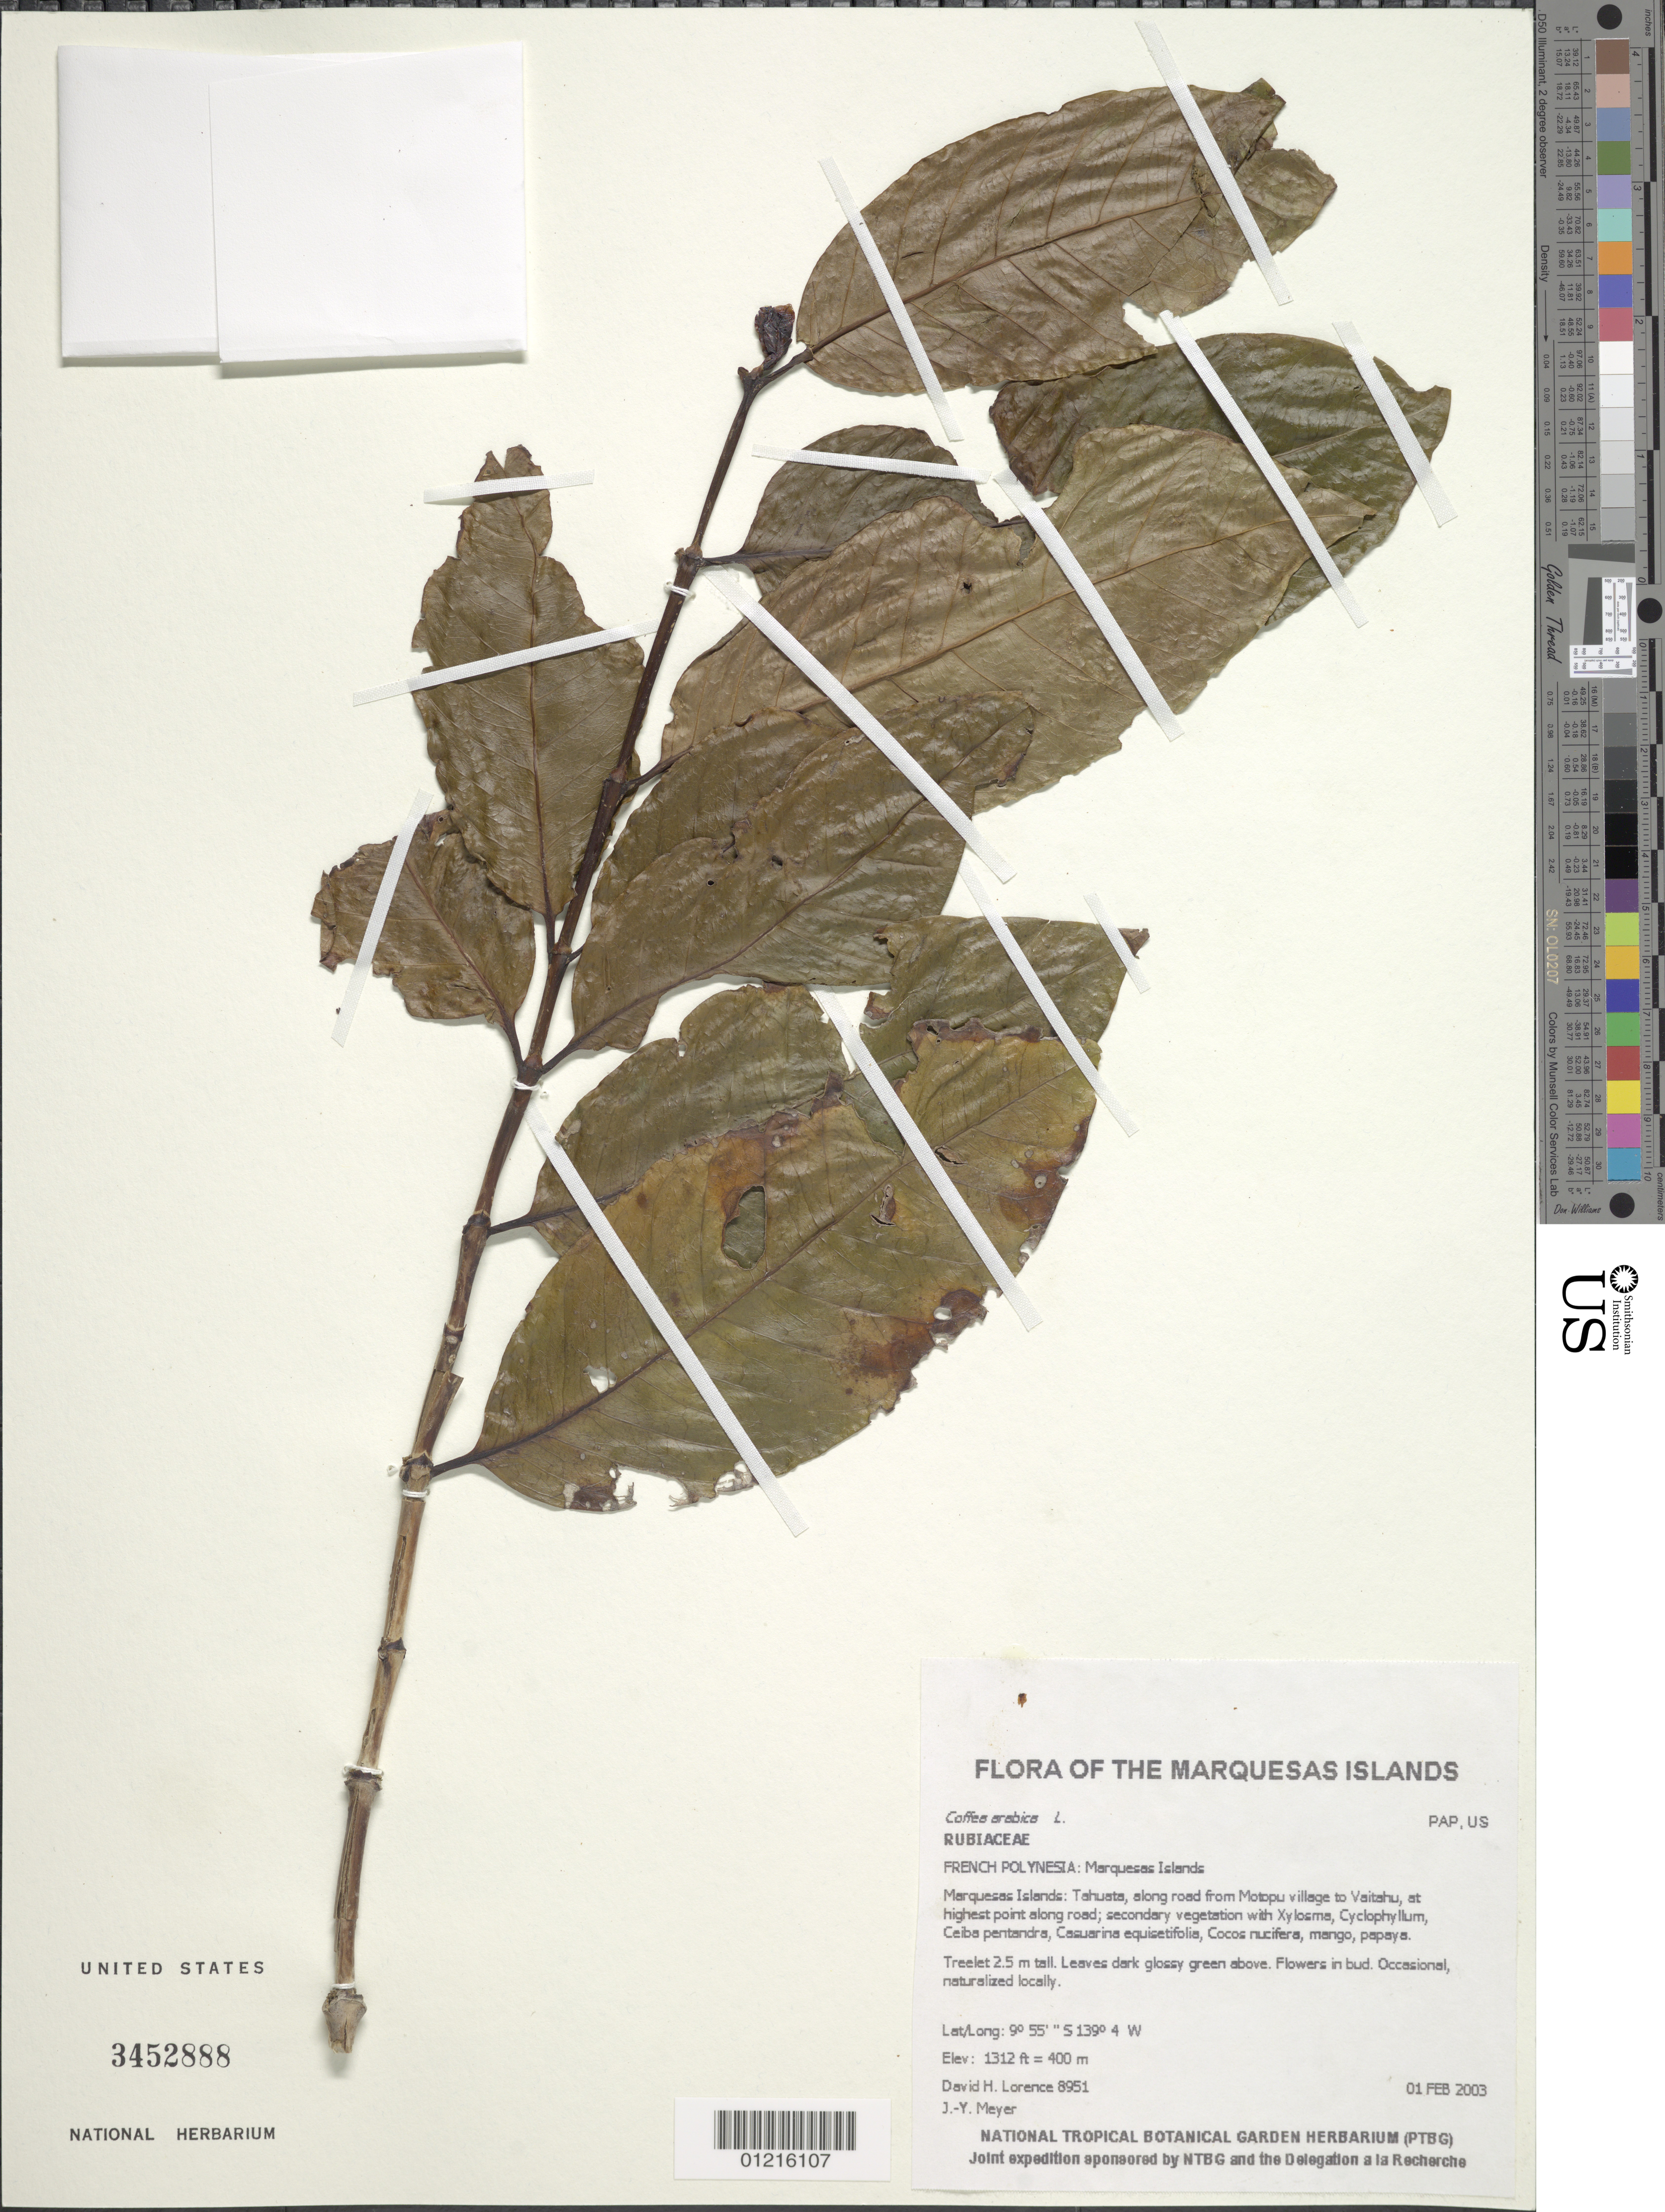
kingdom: Plantae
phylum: Tracheophyta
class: Magnoliopsida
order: Gentianales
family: Rubiaceae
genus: Coffea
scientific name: Coffea arabica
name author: L.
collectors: D. Lorence & J.-Y. Meyer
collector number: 8951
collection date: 2003-02-01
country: French Polynesia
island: Tahuata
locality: Along road from Motopu village to Vaitahu, at highest point along road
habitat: Secondary vegetation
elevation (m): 400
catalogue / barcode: US 3452888